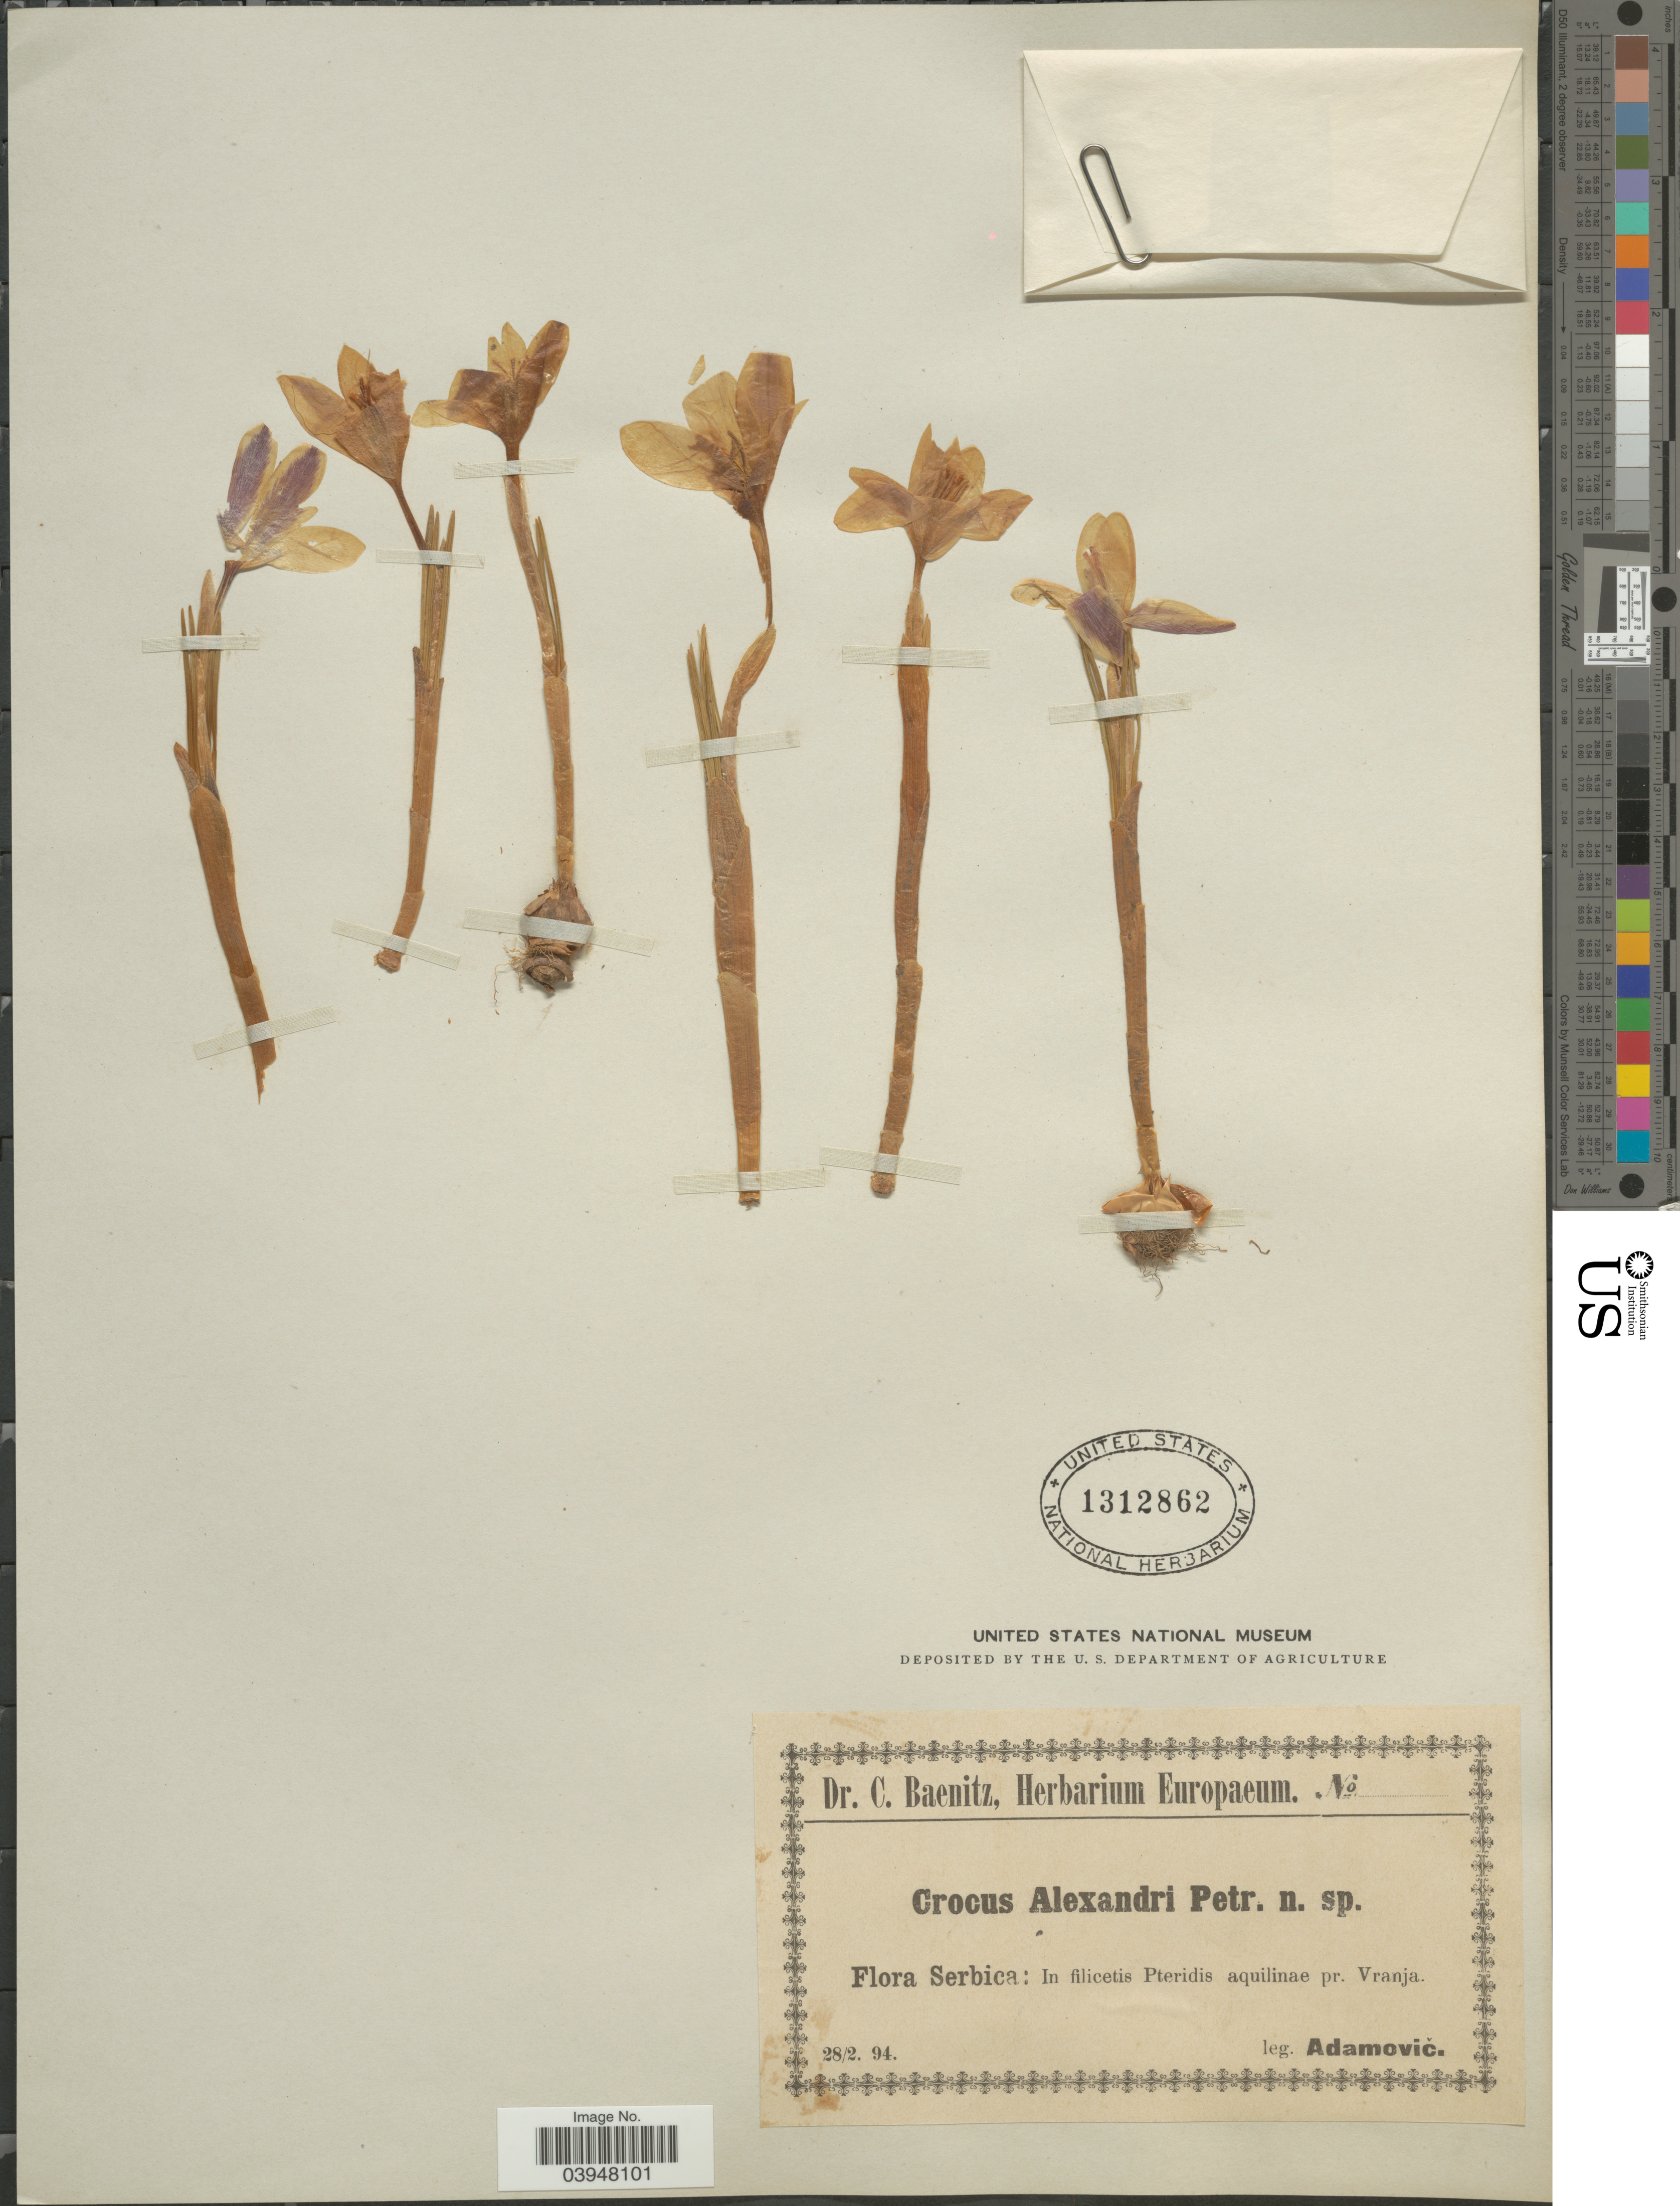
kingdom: Plantae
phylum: Tracheophyta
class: Liliopsida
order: Asparagales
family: Iridaceae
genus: Crocus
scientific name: Crocus alexandri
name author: Velen. ex Nicic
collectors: Adamovic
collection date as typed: Transcribed d/m/y: 28/2/94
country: Serbia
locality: Serbica: In filicetis Pteridis aquilinae pr. Vranja.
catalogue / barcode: US 1312862